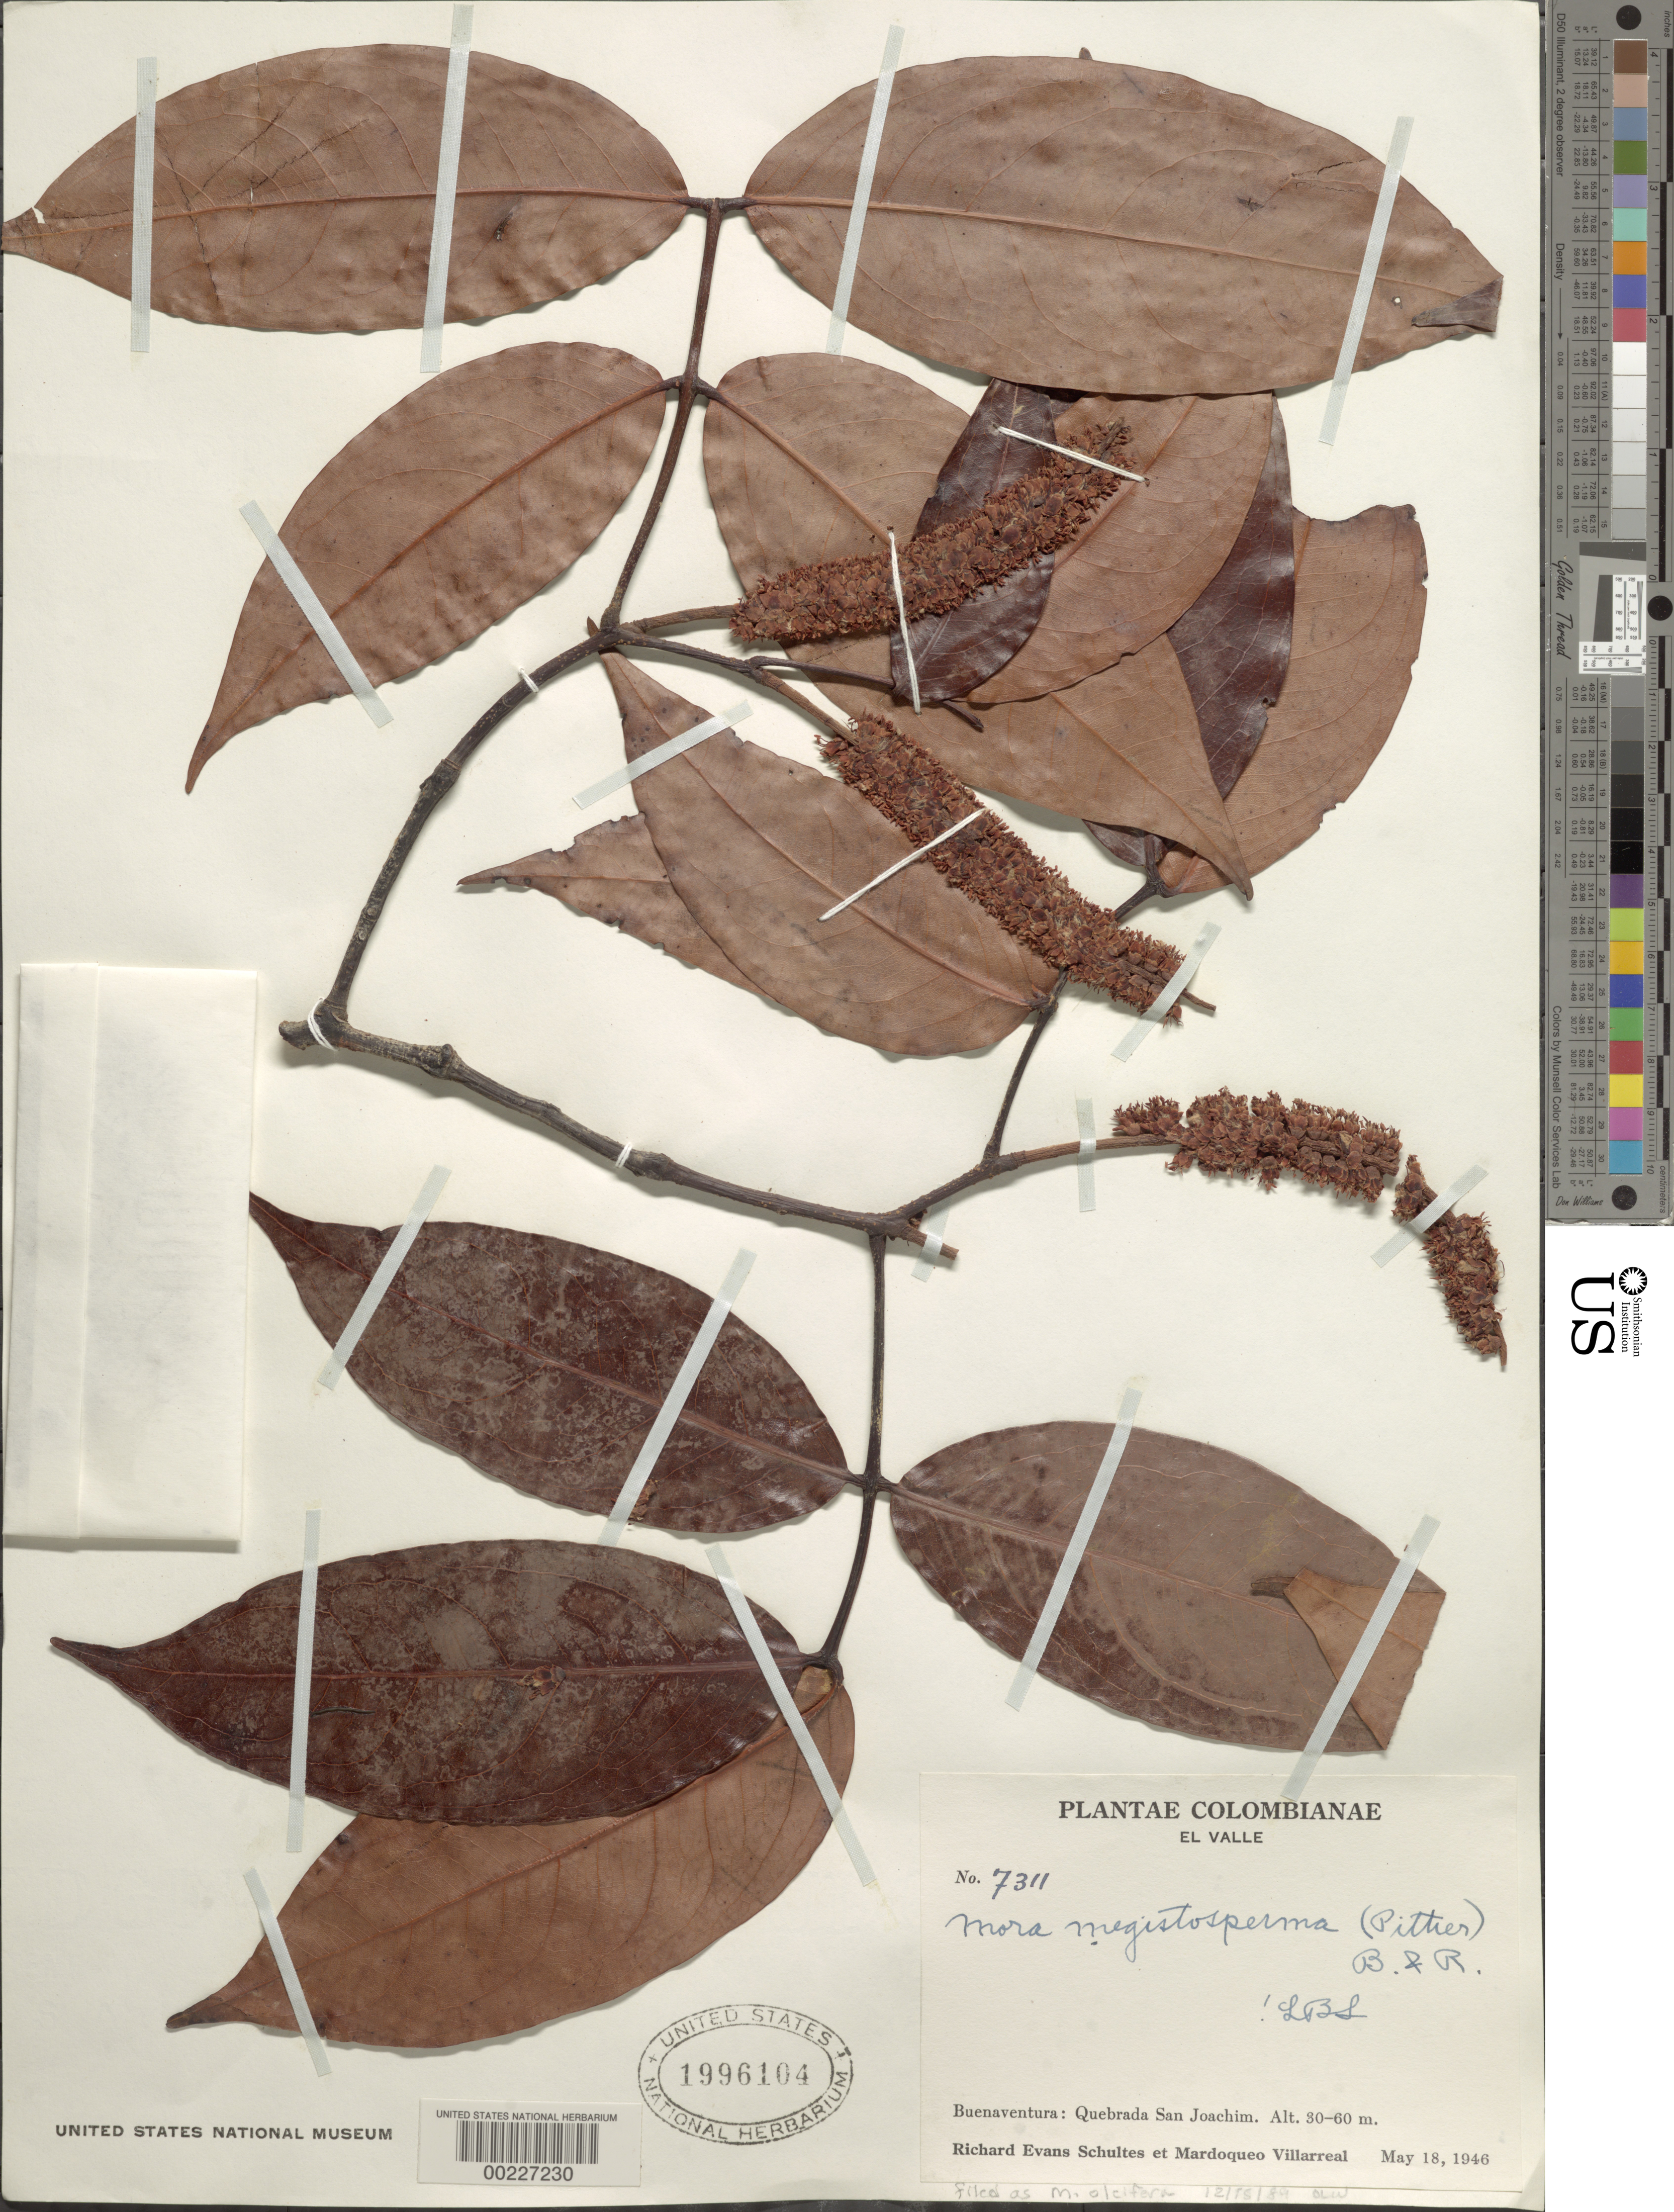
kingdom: Plantae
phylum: Tracheophyta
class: Magnoliopsida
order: Fabales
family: Fabaceae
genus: Mora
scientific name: Mora oleifera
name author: (Triana ex Hemsl.) Ducke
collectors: R. E. Schultes & M. Villarreal V.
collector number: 7311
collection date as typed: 18 May 1946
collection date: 1946-05-18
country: Colombia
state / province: Valle del Cauca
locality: Buena Ventura: san joachim ravine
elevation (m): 30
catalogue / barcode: US 1996104